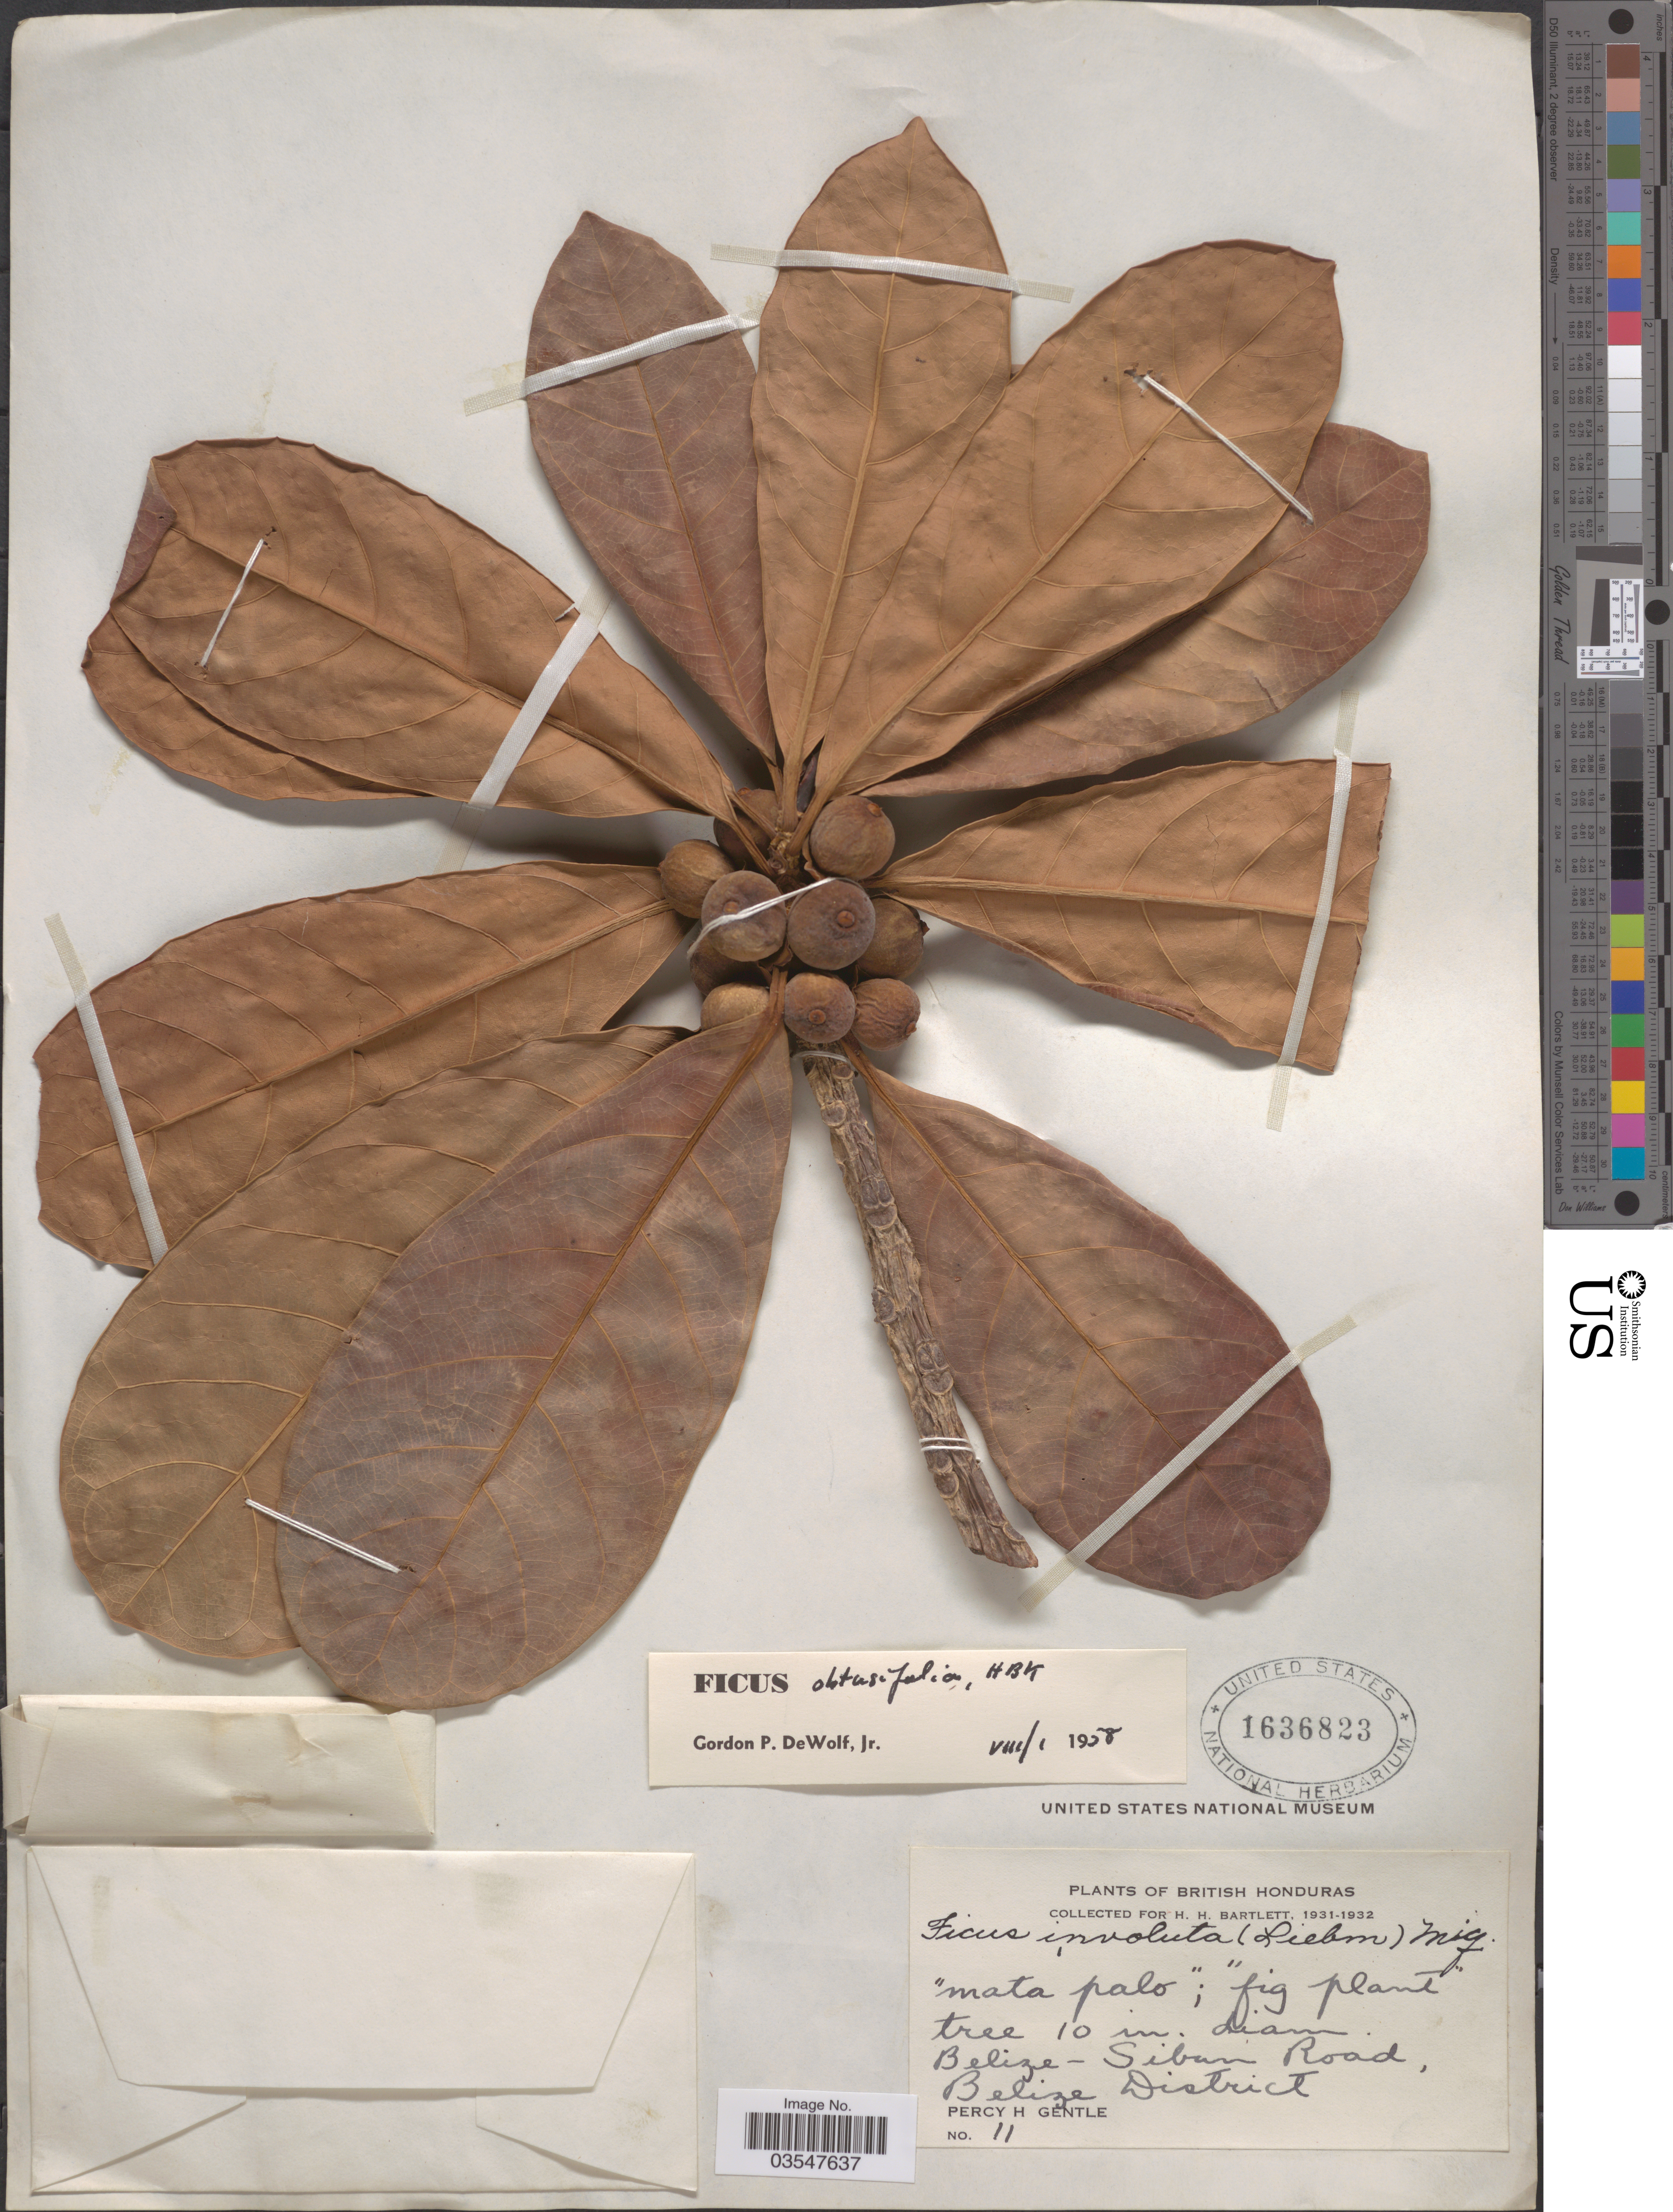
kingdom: Plantae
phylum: Tracheophyta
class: Magnoliopsida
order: Rosales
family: Moraceae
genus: Ficus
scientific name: Ficus obtusifolia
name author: Kunth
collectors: P. H. Gentle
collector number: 11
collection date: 1931/1932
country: Belize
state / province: Belize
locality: British Honduras. Belize - Sibun Road, Belize District.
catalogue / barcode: US 1636823